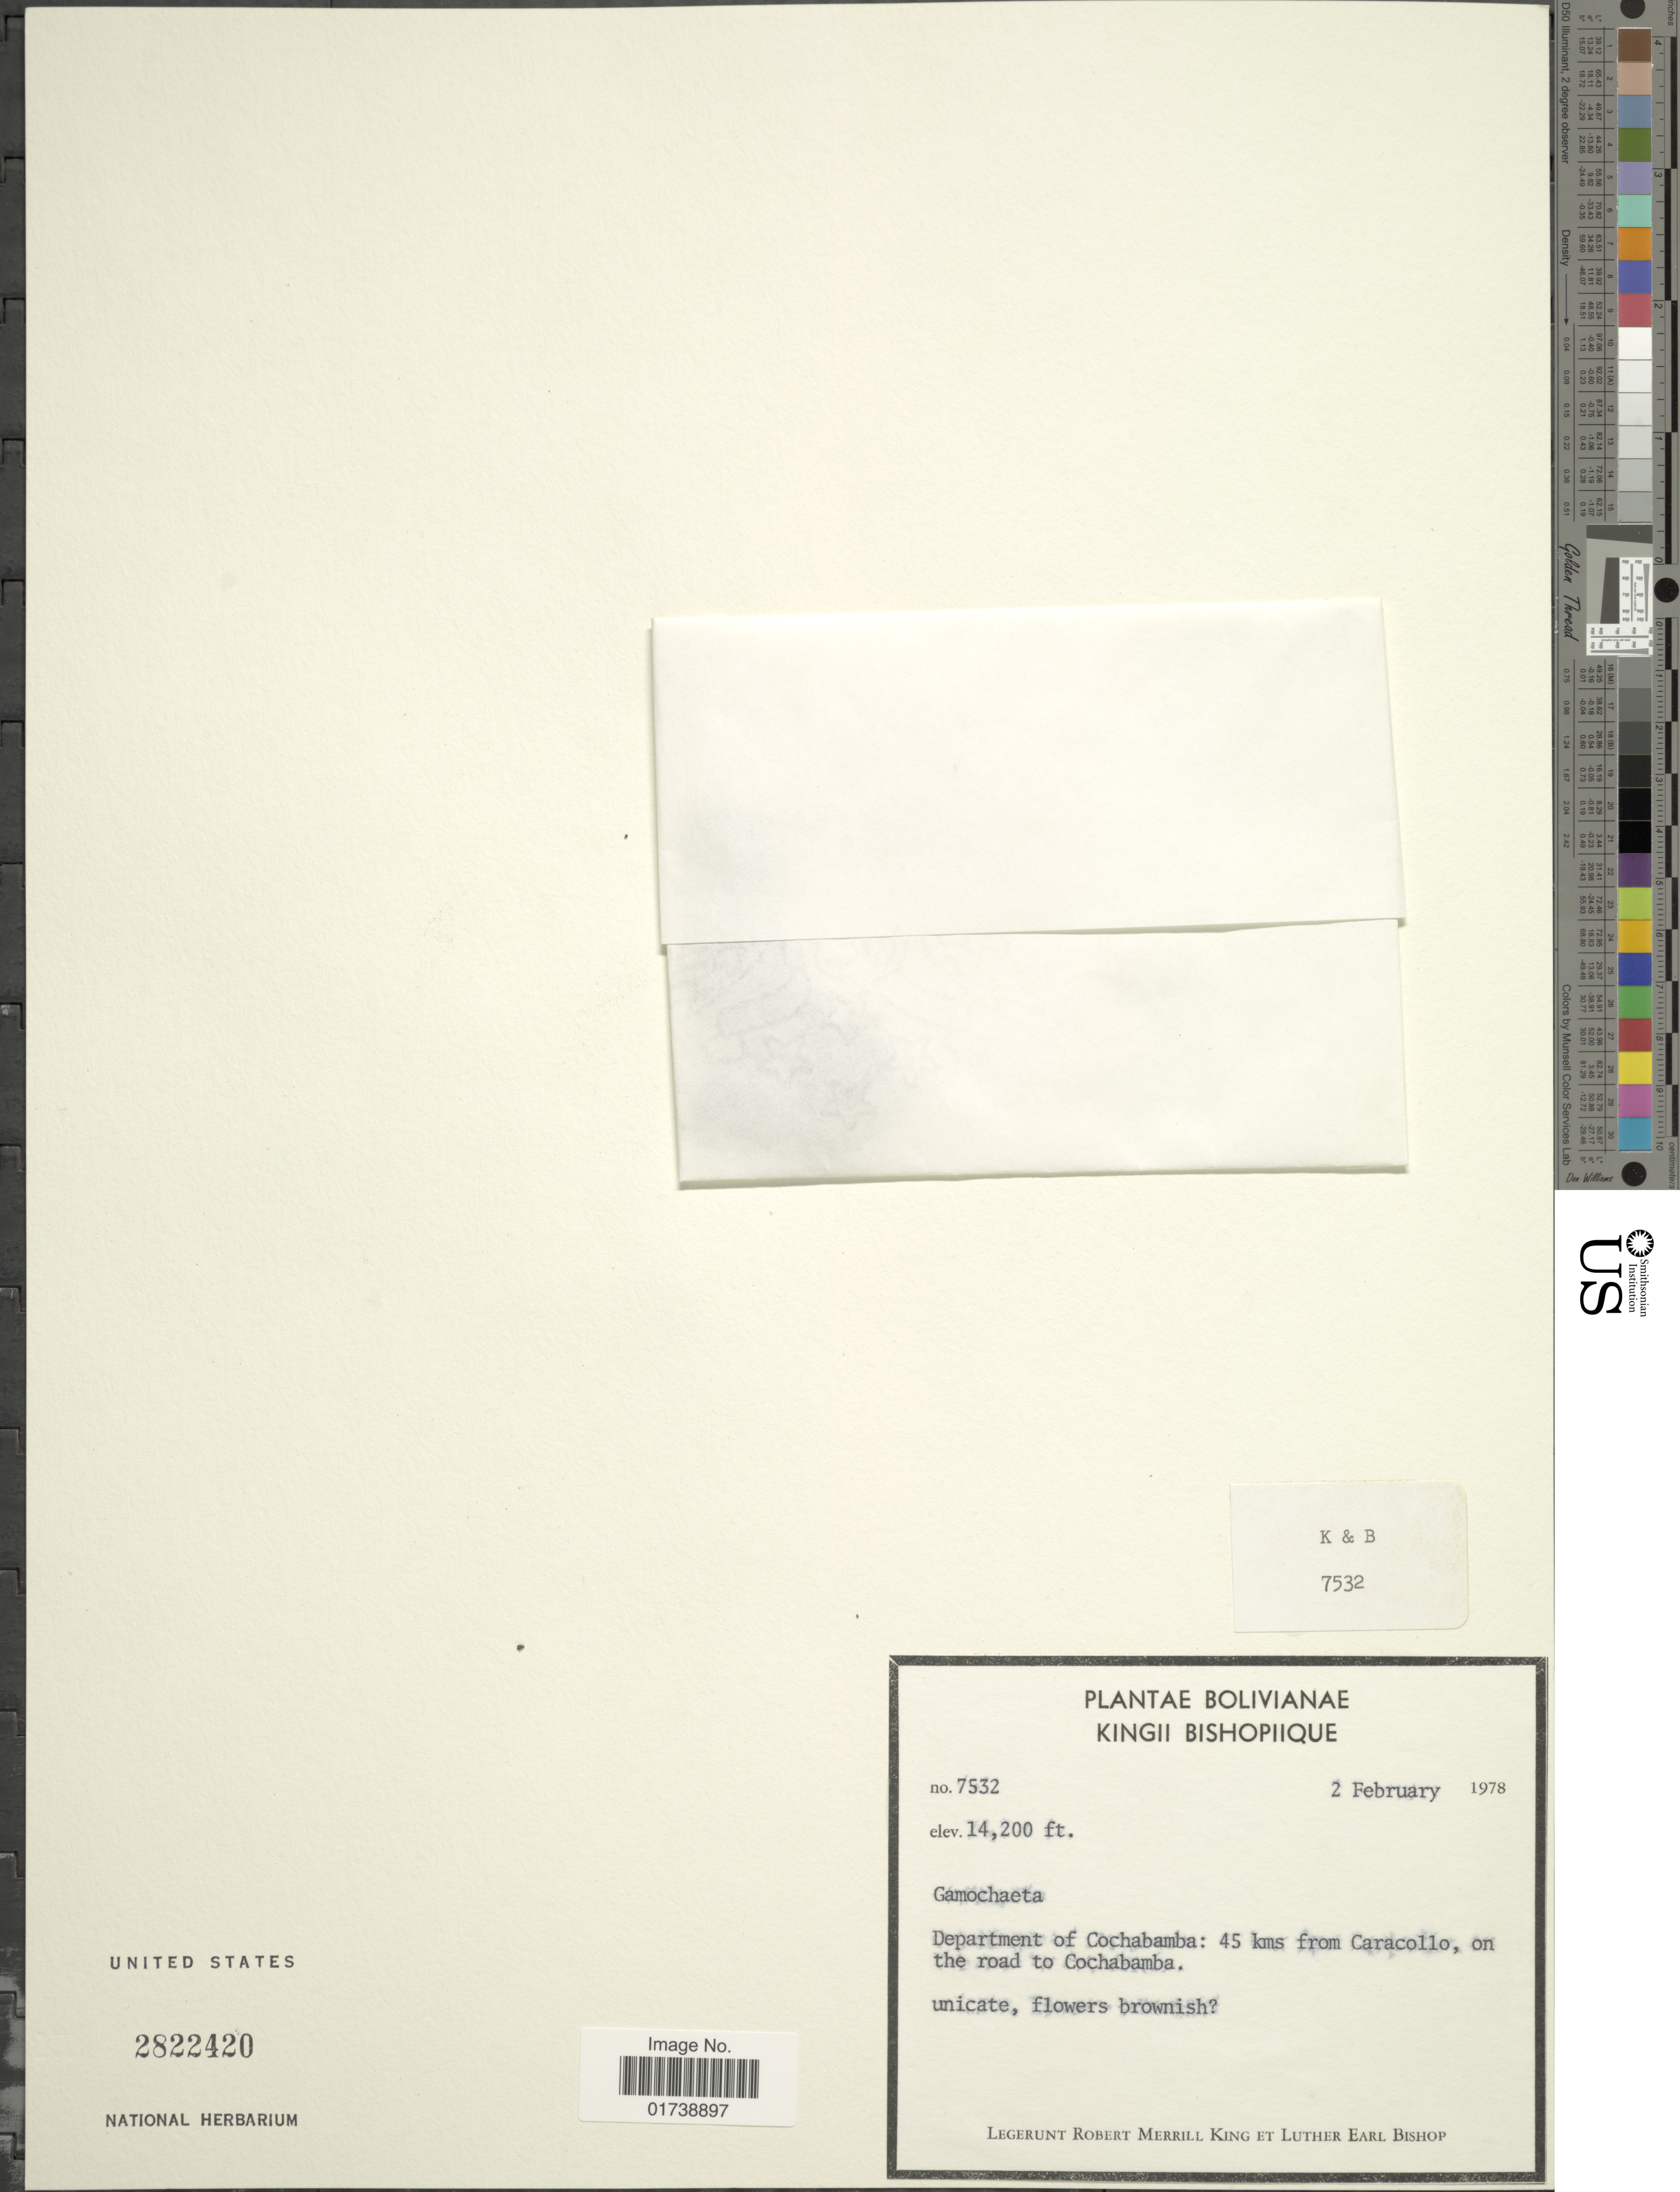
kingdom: Plantae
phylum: Tracheophyta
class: Magnoliopsida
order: Asterales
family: Asteraceae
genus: Gamochaeta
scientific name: Gamochaeta sp.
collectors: R. M. King & L. E. Bishop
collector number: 7532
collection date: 1978-02-02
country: Bolivia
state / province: Cochabamba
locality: Bolivianae, 45 kms from Caracollo, on the road to Cochabamba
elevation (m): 4328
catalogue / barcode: US 2822420